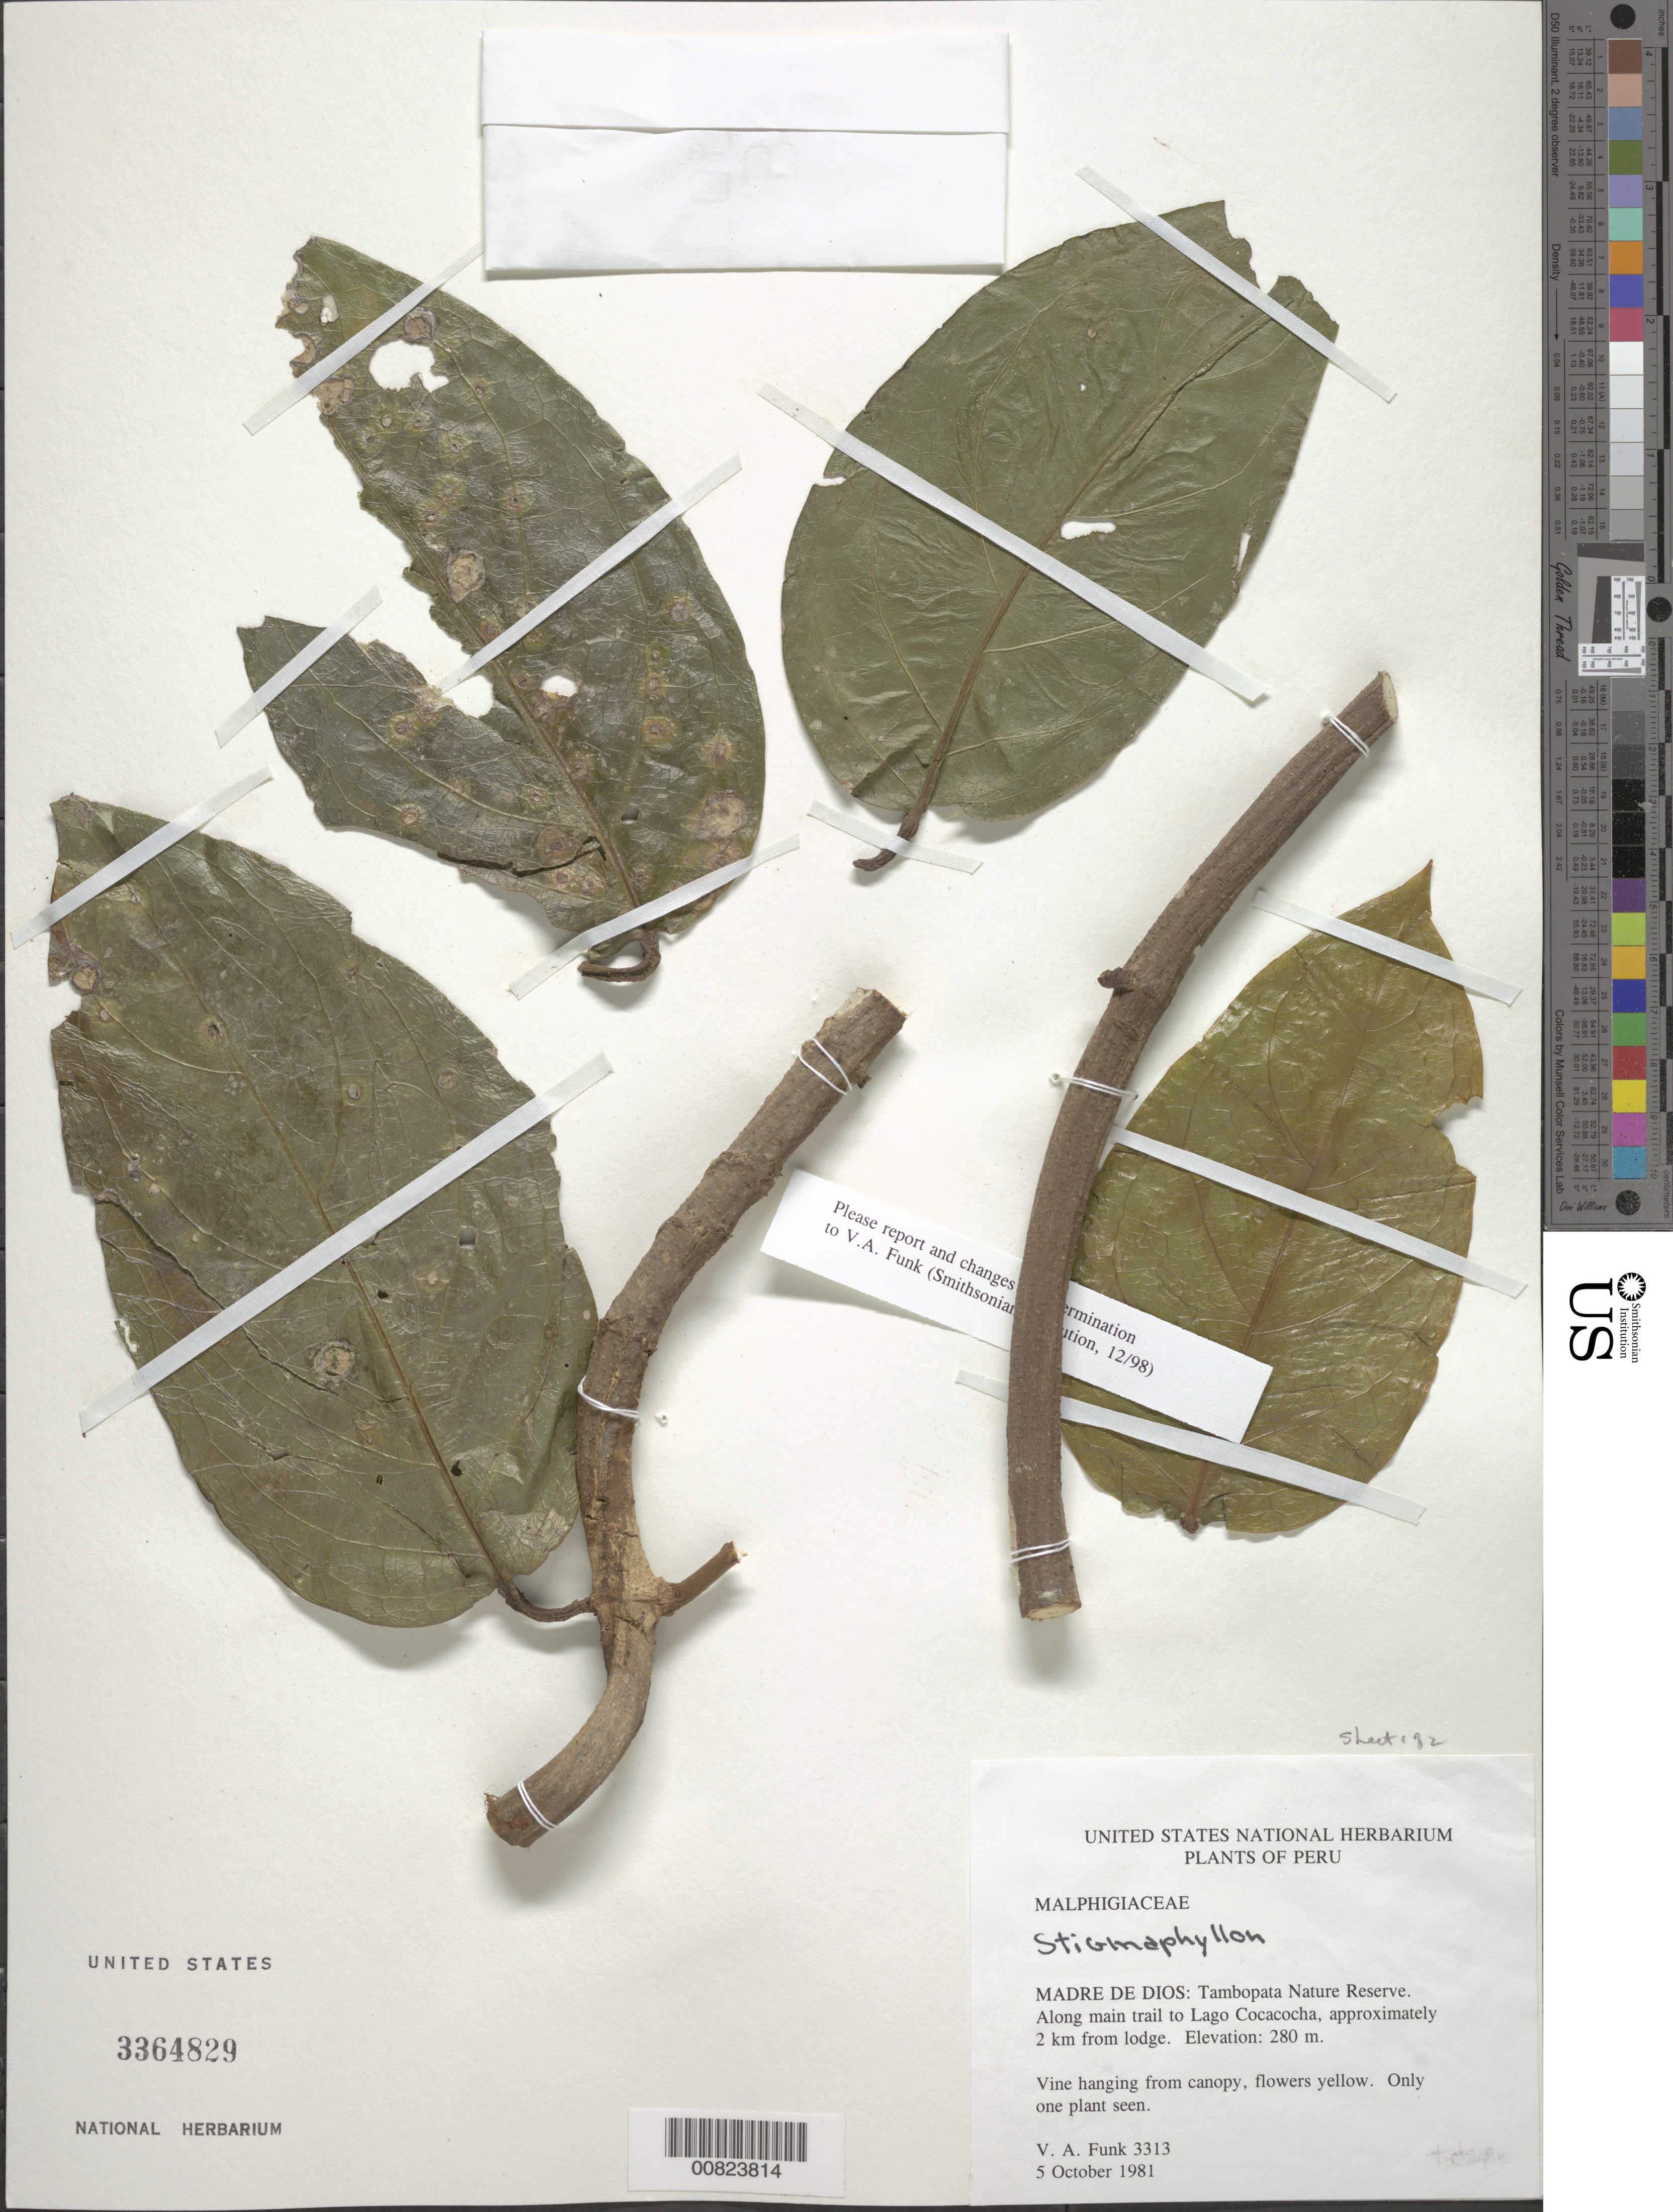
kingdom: Plantae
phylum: Tracheophyta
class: Magnoliopsida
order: Malpighiales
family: Malpighiaceae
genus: Stigmaphyllon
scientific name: Stigmaphyllon sp.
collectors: V. Funk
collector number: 3313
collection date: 1981-10-05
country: Peru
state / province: Madre de Dios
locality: Tambopata Nature Reserve. Along main trail to Lago Cocacocha, approximately 2 km from lodge.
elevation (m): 280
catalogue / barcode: US 3364829